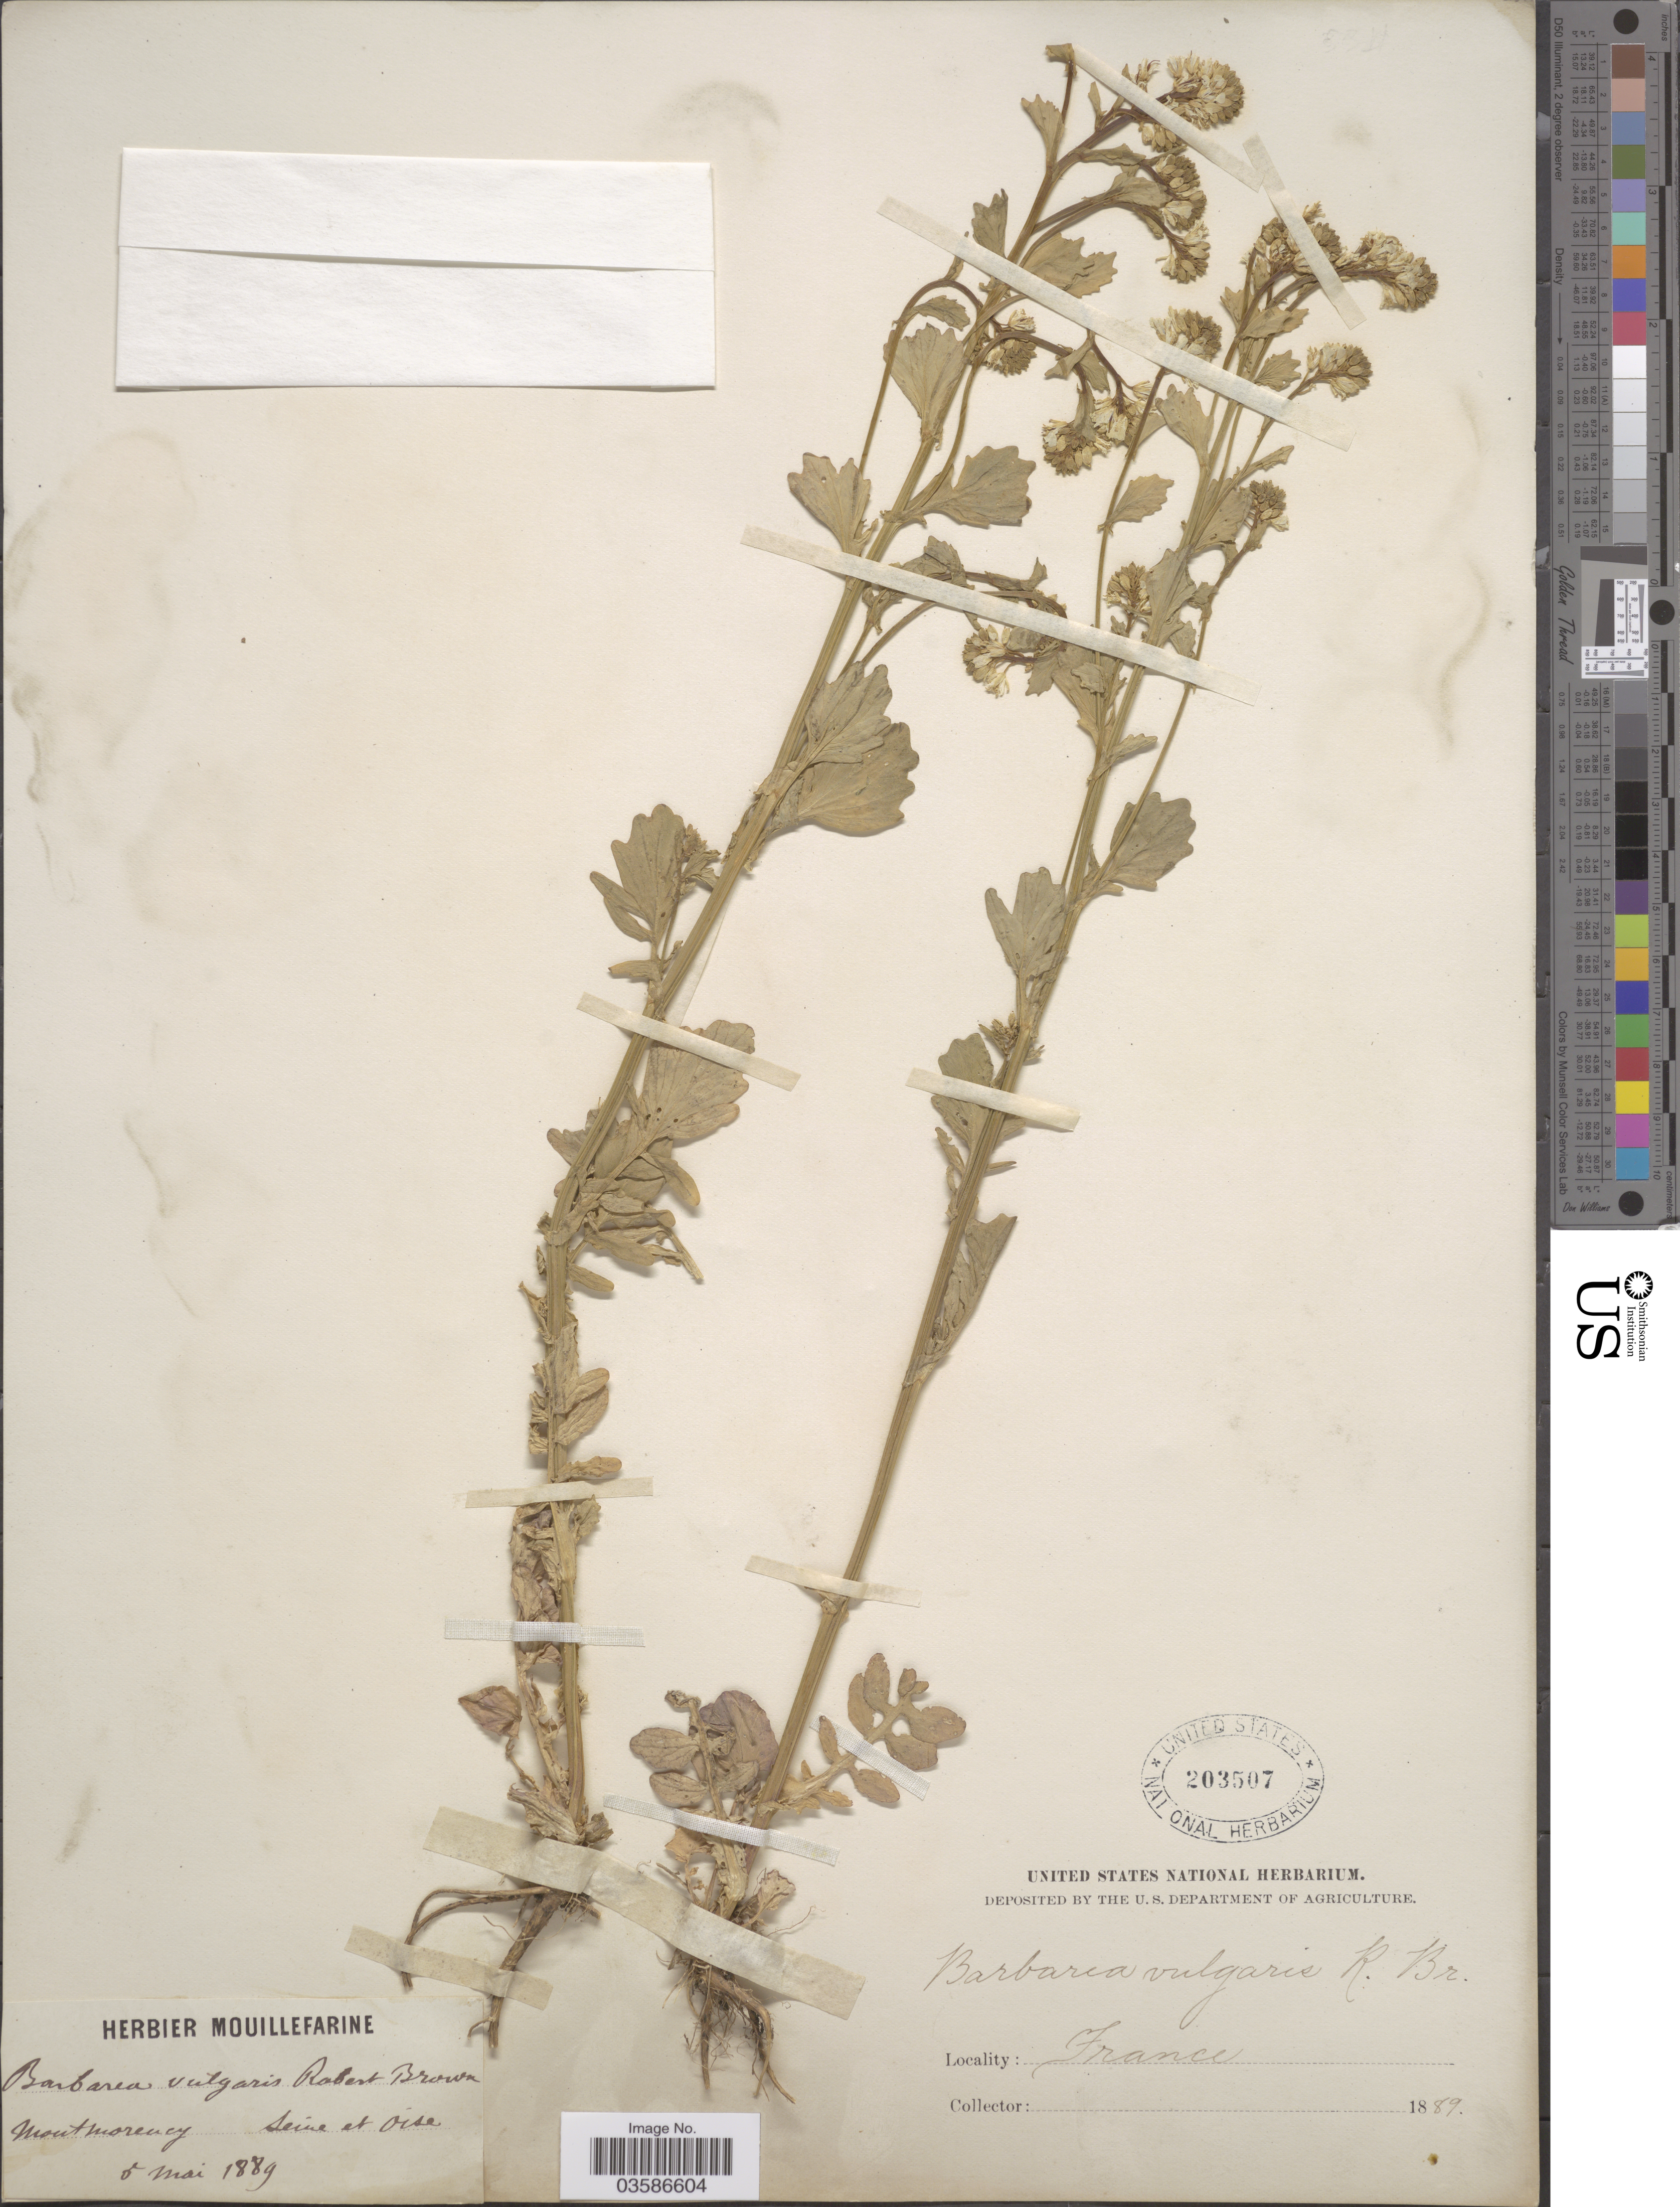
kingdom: Plantae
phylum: Tracheophyta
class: Magnoliopsida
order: Brassicales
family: Brassicaceae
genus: Barbarea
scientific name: Barbarea vulgaris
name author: W.T. Aiton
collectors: ex herb. Mouillefarine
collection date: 1889-05-05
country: France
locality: Mont Morency. Seine et Oise.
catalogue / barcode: US 203507